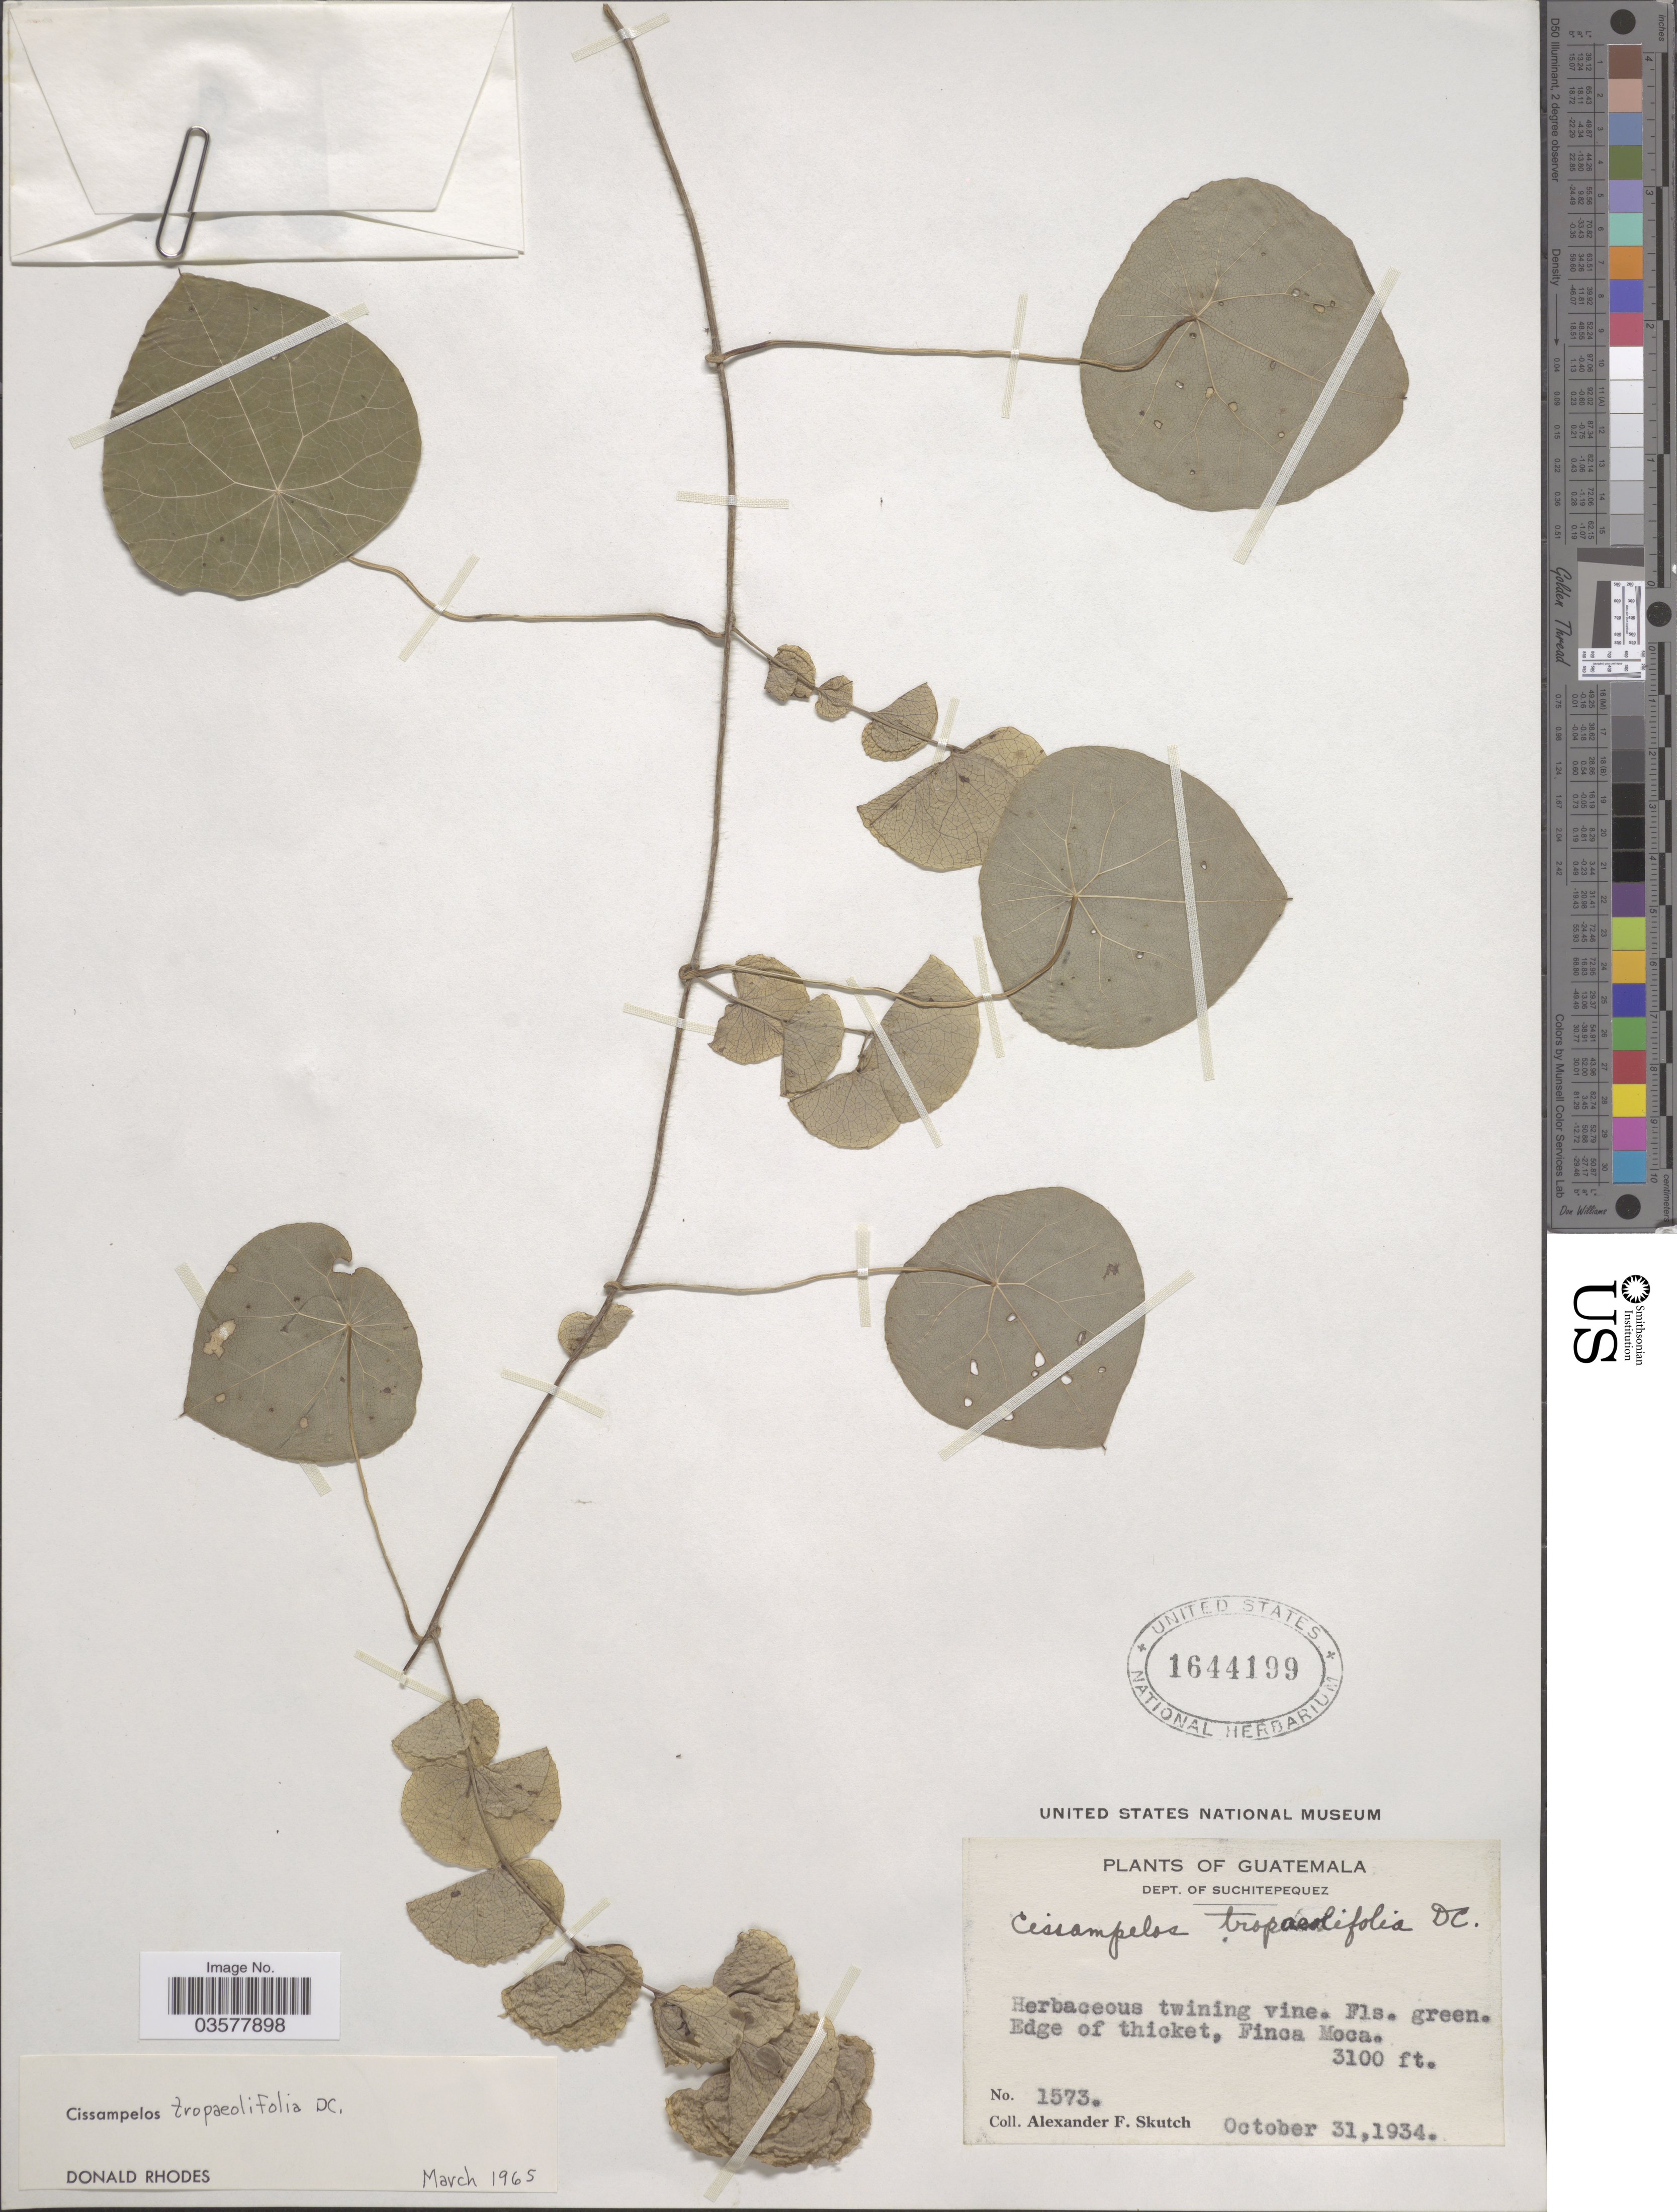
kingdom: Plantae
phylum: Tracheophyta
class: Magnoliopsida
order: Ranunculales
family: Menispermaceae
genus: Cissampelos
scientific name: Cissampelos tropaeolifolia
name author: DC.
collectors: A. F. Skutch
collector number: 1573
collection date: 1934-10-31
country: Guatemala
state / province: Suchitepequez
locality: Dept. of Suchitepequez. Finca Moca.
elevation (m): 945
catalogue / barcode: US 1644199